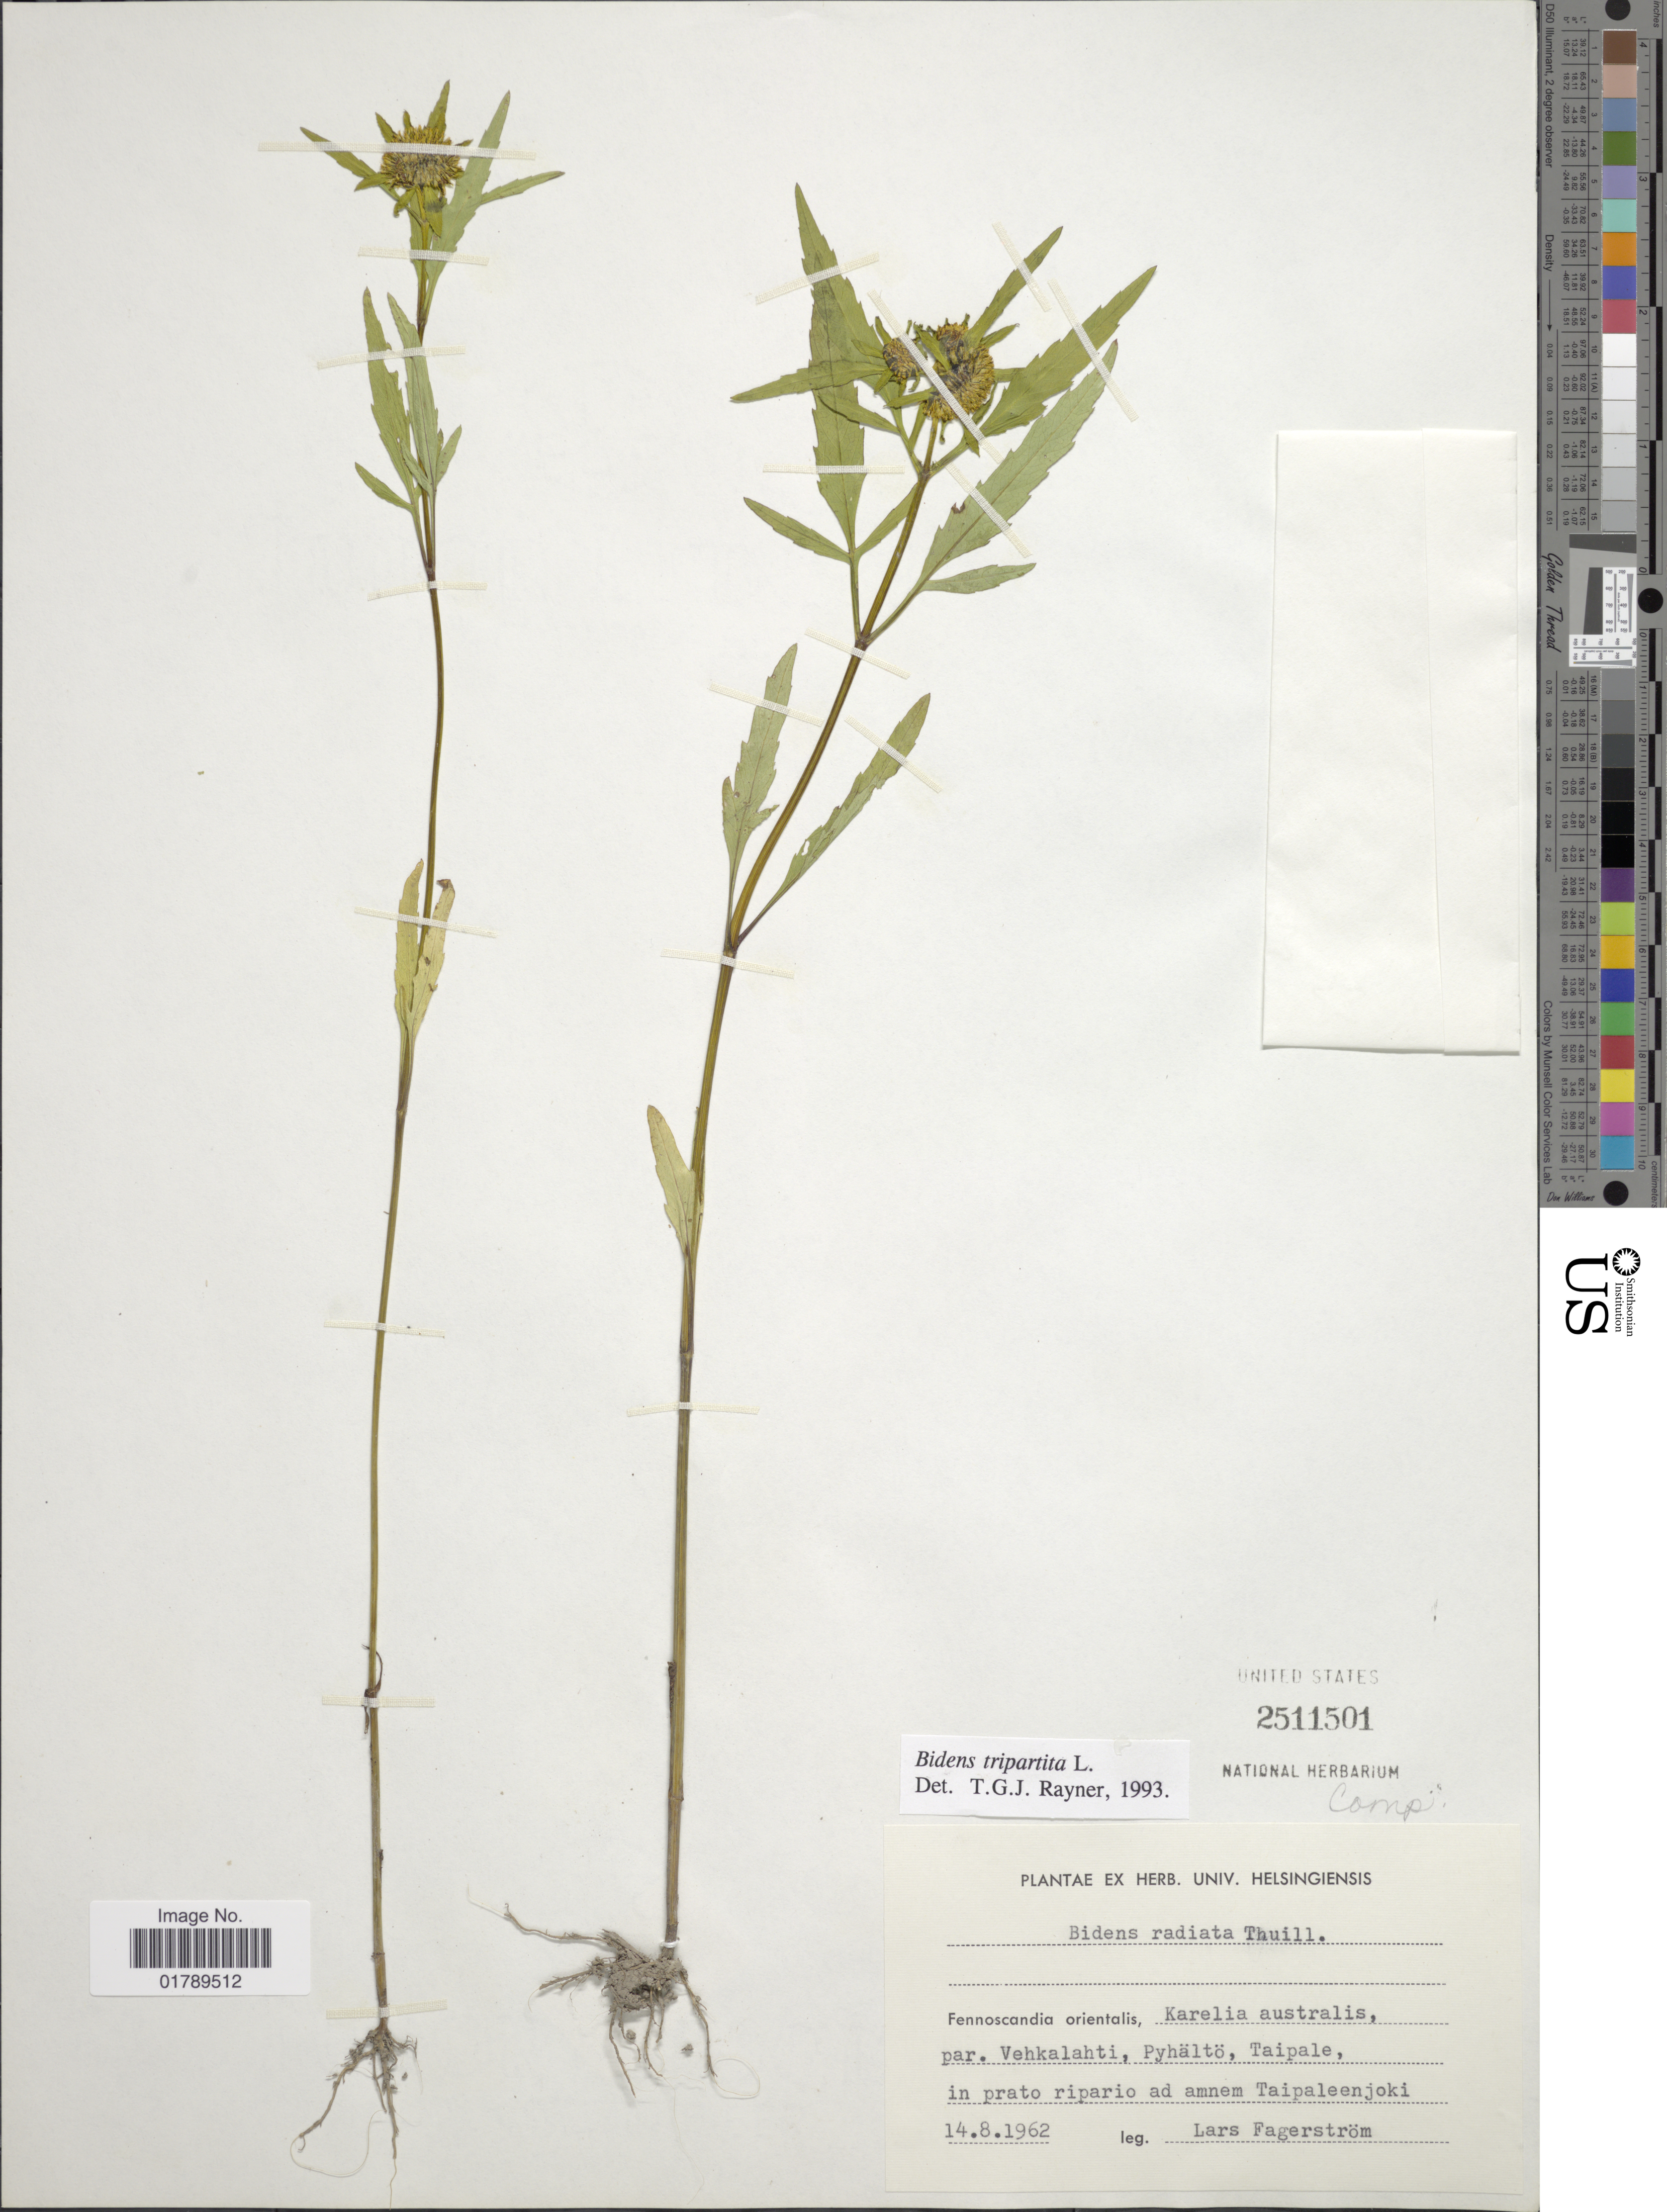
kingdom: Plantae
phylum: Tracheophyta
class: Magnoliopsida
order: Asterales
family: Asteraceae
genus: Bidens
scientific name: Bidens tripartita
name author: L.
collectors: L. Fagerstrom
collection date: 1962-08-14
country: Russian Federation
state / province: Karelia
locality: Fennoscandia orientalis, Karelia australis, par. Vehkalahti, Pyhalto, Tauipale, in prato ripario ad amnem Taipaleenjoki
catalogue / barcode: US 2511501